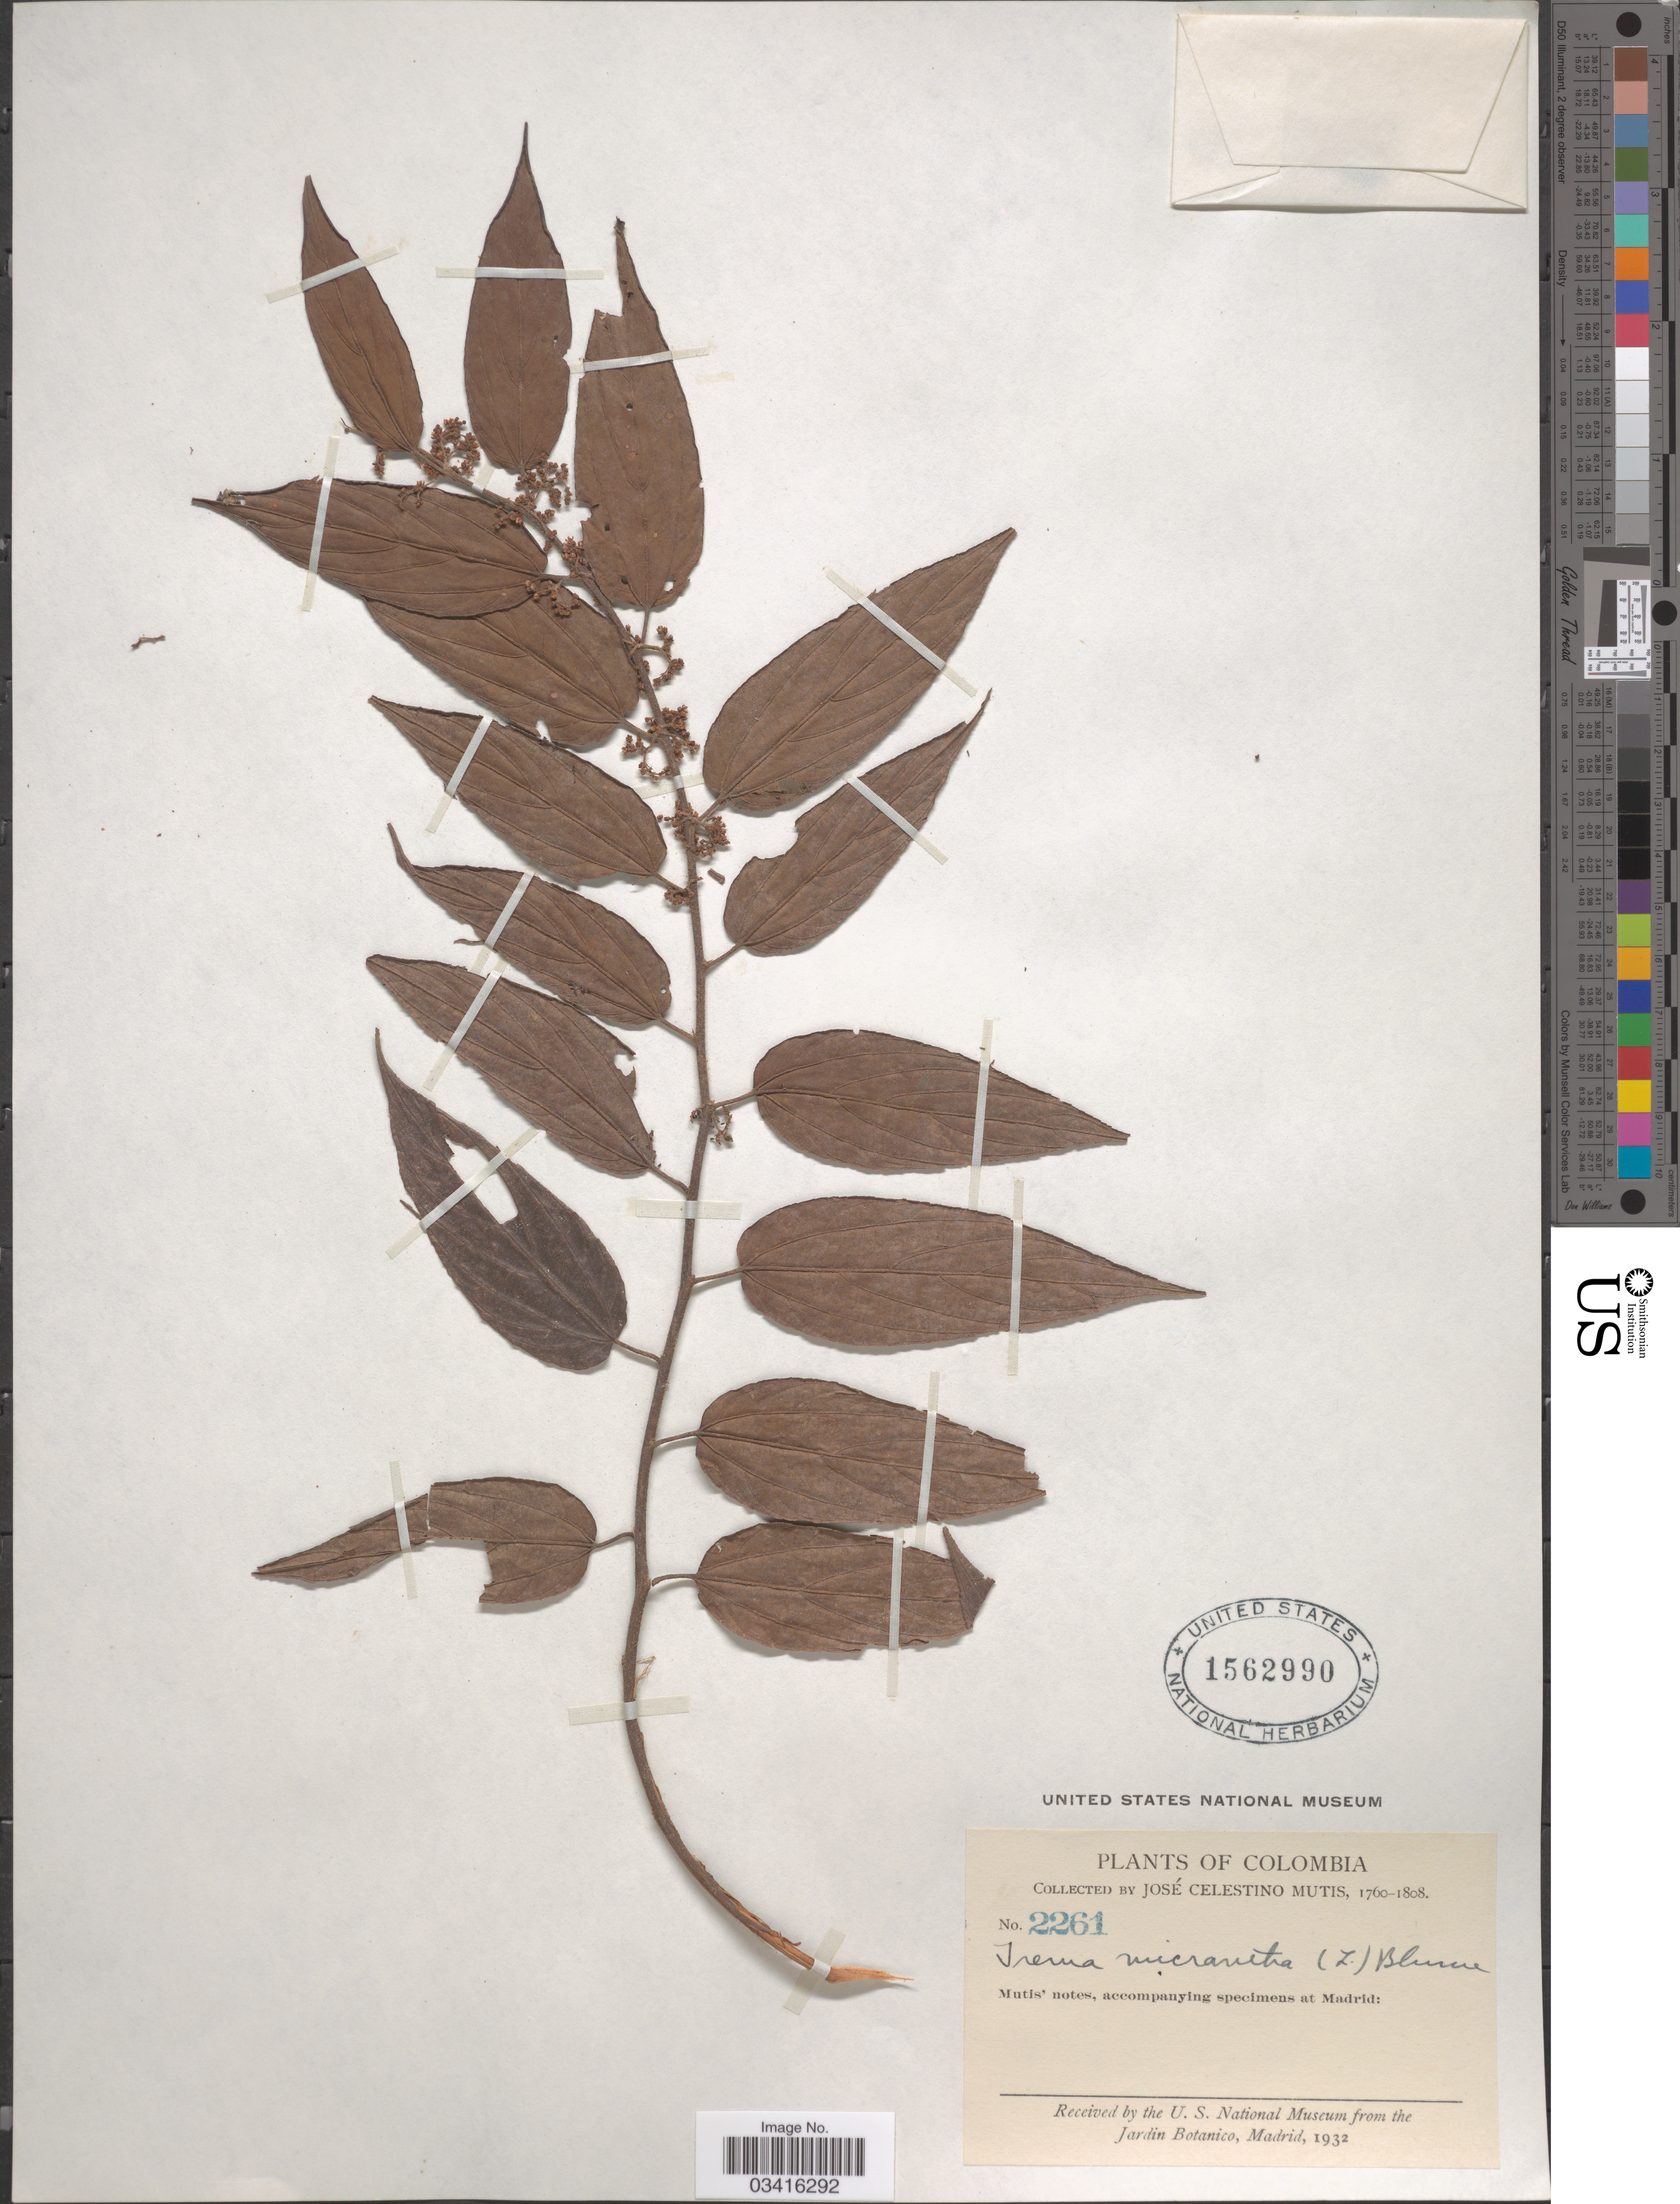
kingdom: Plantae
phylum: Tracheophyta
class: Magnoliopsida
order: Rosales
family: Cannabaceae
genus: Trema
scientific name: Trema micranthum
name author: (L.) Blume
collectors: J. C. B. Mutis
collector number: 2261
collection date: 1760/1808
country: Colombia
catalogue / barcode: US 1562990